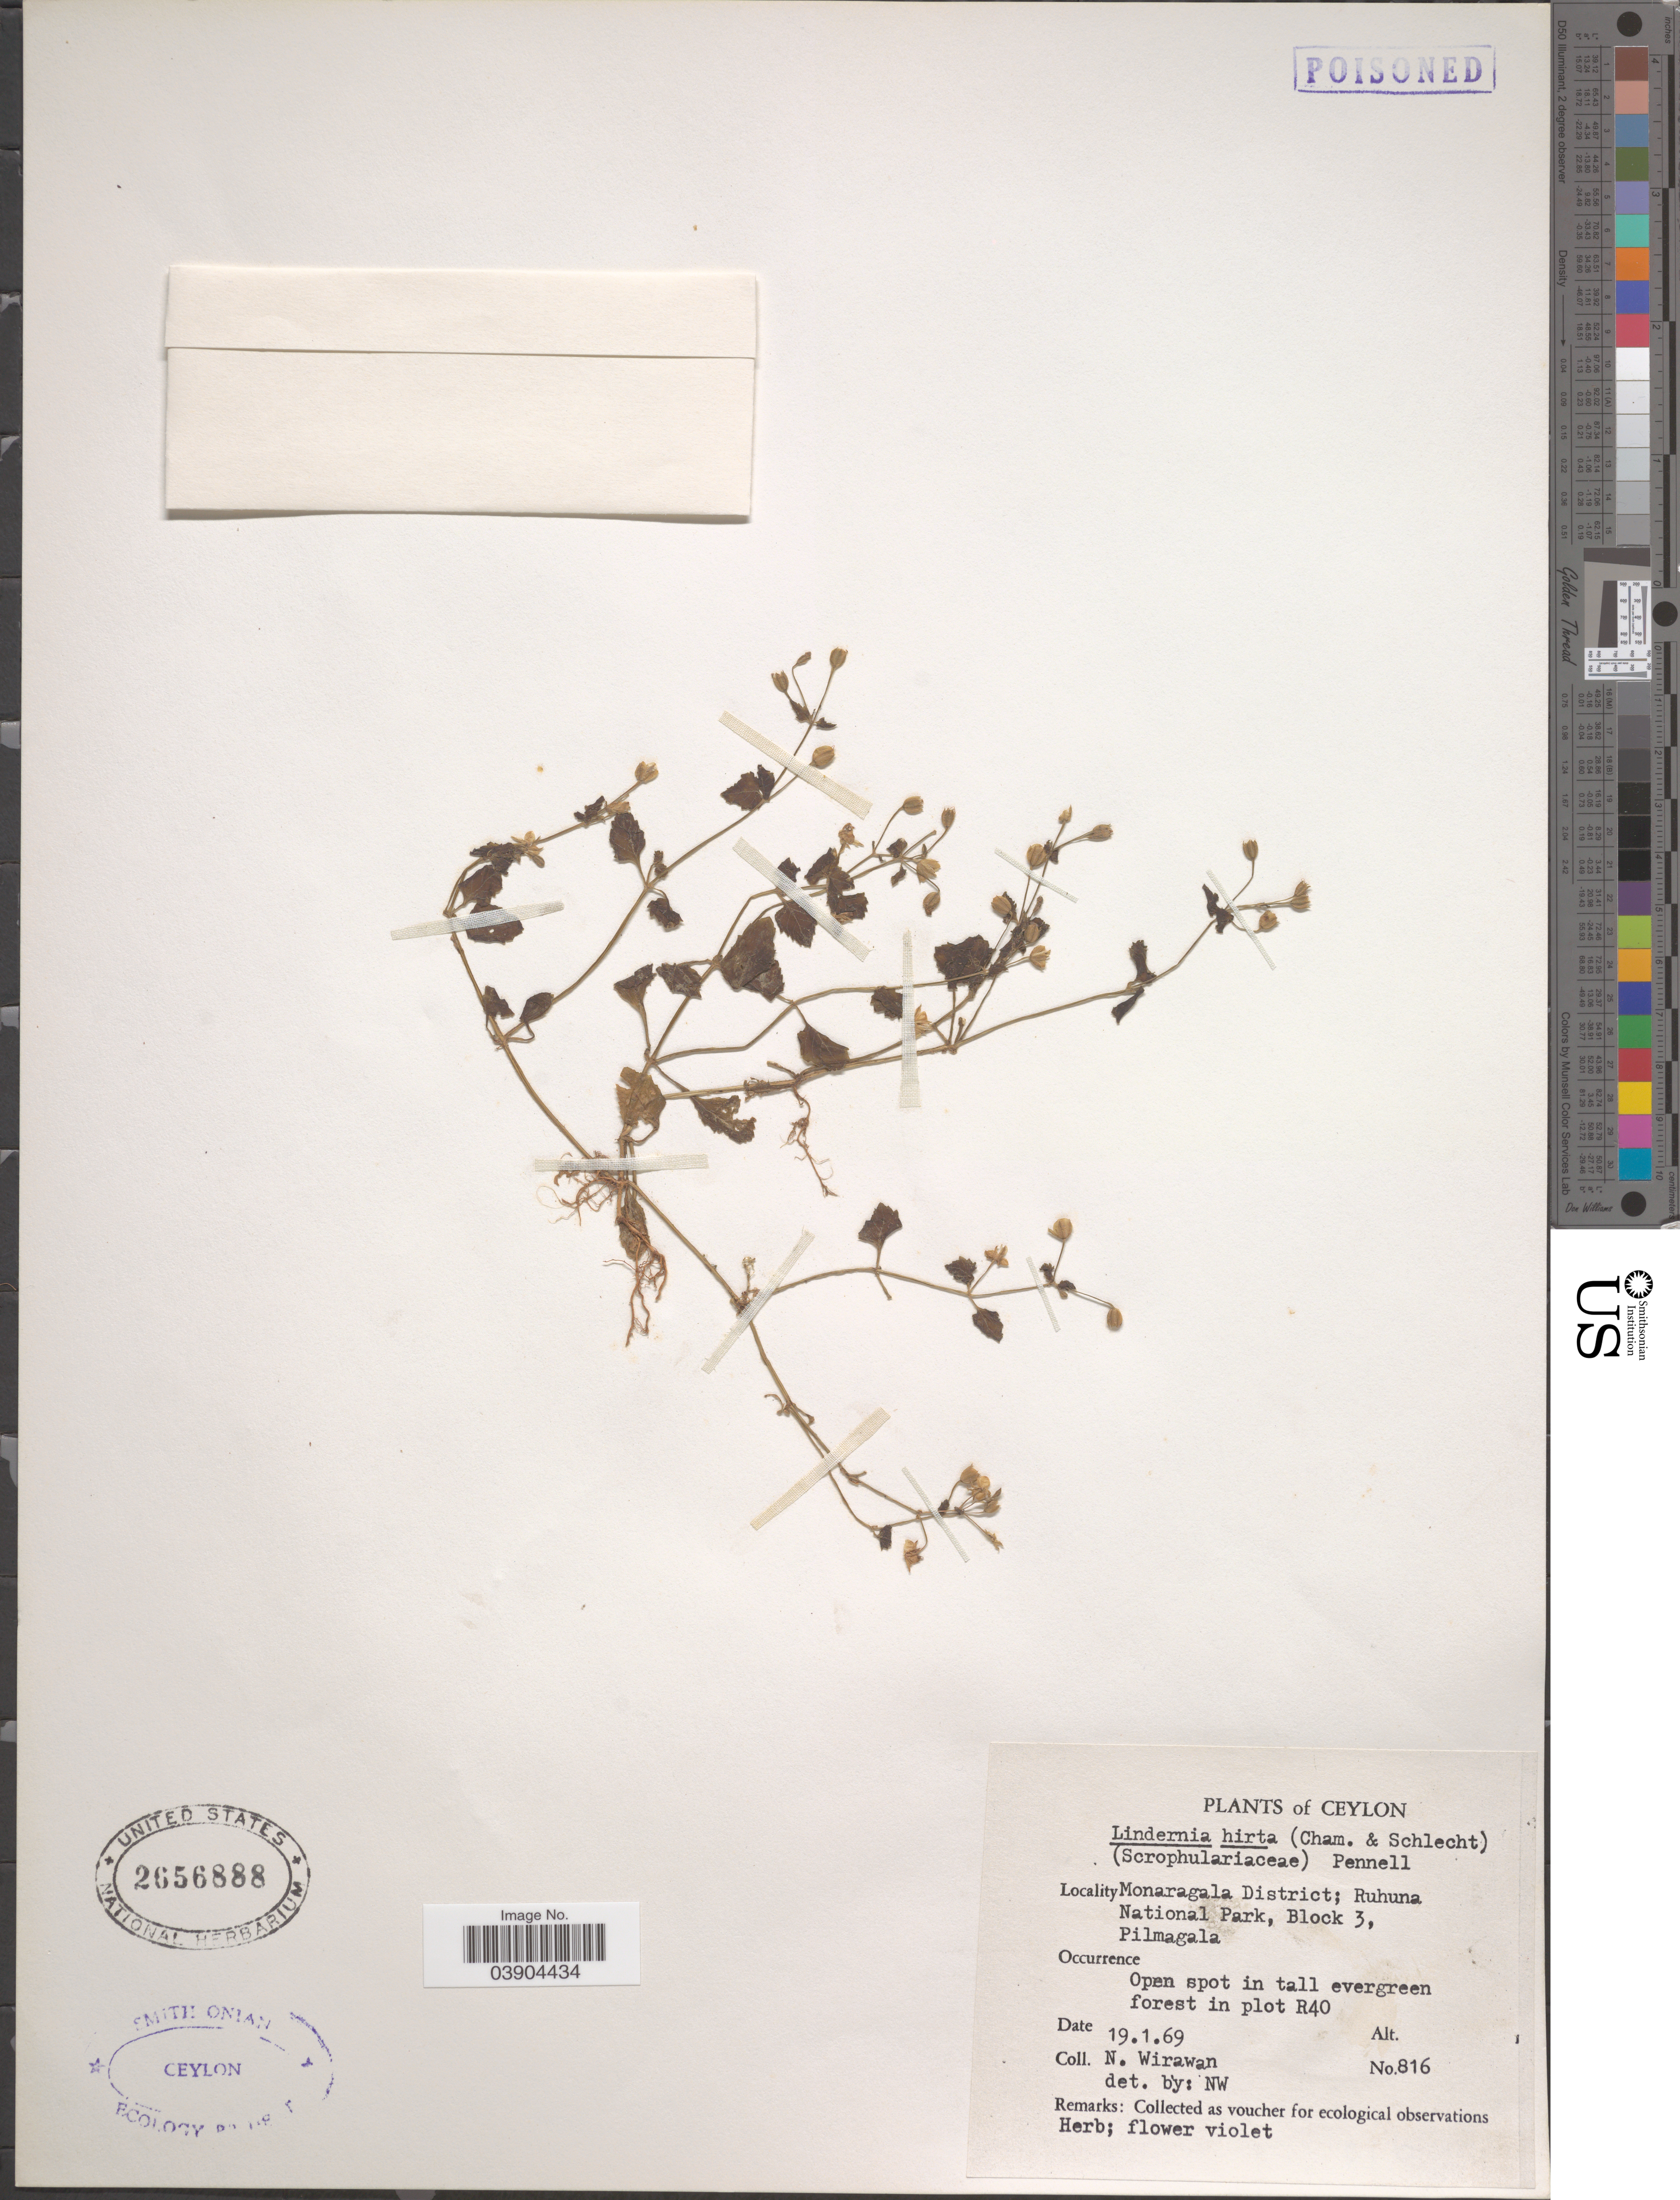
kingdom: Plantae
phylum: Tracheophyta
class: Magnoliopsida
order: Lamiales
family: Linderniaceae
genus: Lindernia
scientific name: Lindernia hirta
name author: (Cham. & Schltdl.) Pennell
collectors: N. Wirawan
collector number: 816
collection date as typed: Transcribed d/m/y: 19/1/69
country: Sri Lanka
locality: Ceylon. Monaragala District; Ruhuna National Park, Block 3, Pilmagala. Open spot in tall evergreen forest in plot R40.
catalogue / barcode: US 2656888